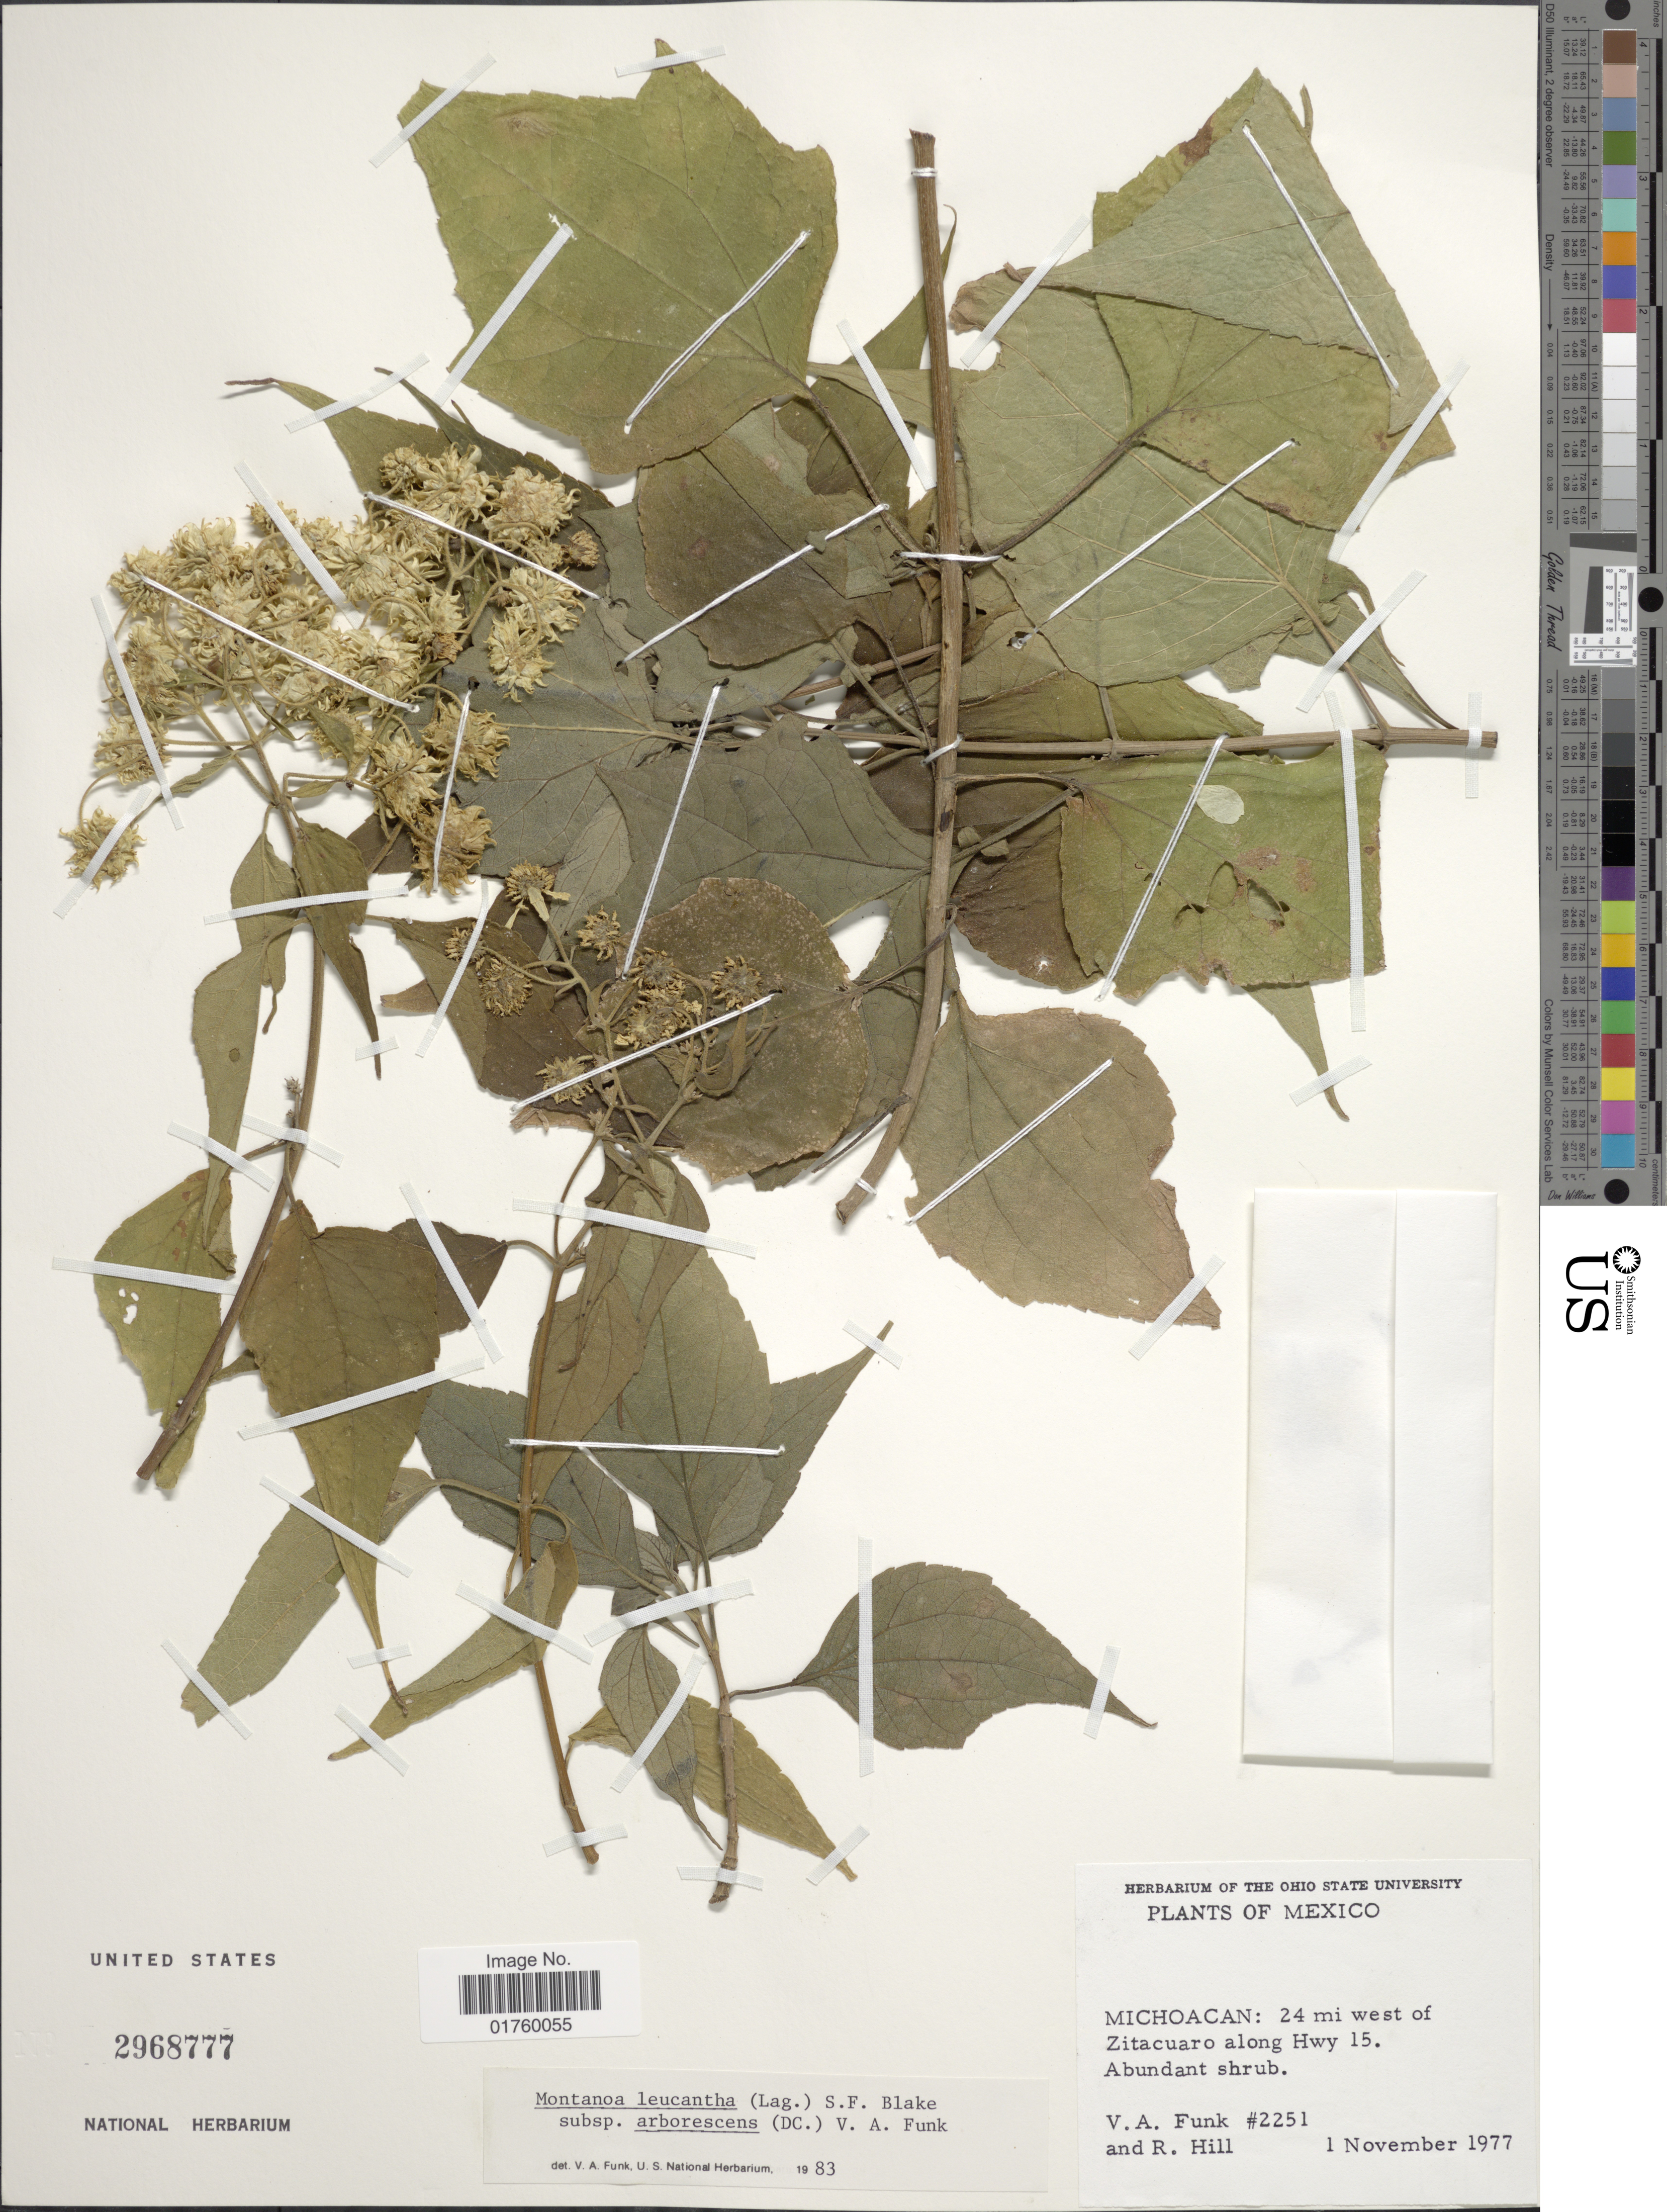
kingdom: Plantae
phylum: Tracheophyta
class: Magnoliopsida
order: Asterales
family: Asteraceae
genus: Montanoa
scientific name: Montanoa leucantha subsp. arborescens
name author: (DC.) V.A. Funk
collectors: V. Funk & R. Hill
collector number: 2251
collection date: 1977-11-01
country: Mexico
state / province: Michoacán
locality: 24 mi west of Zitacuaro along Hwy 15.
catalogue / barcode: US 2968777